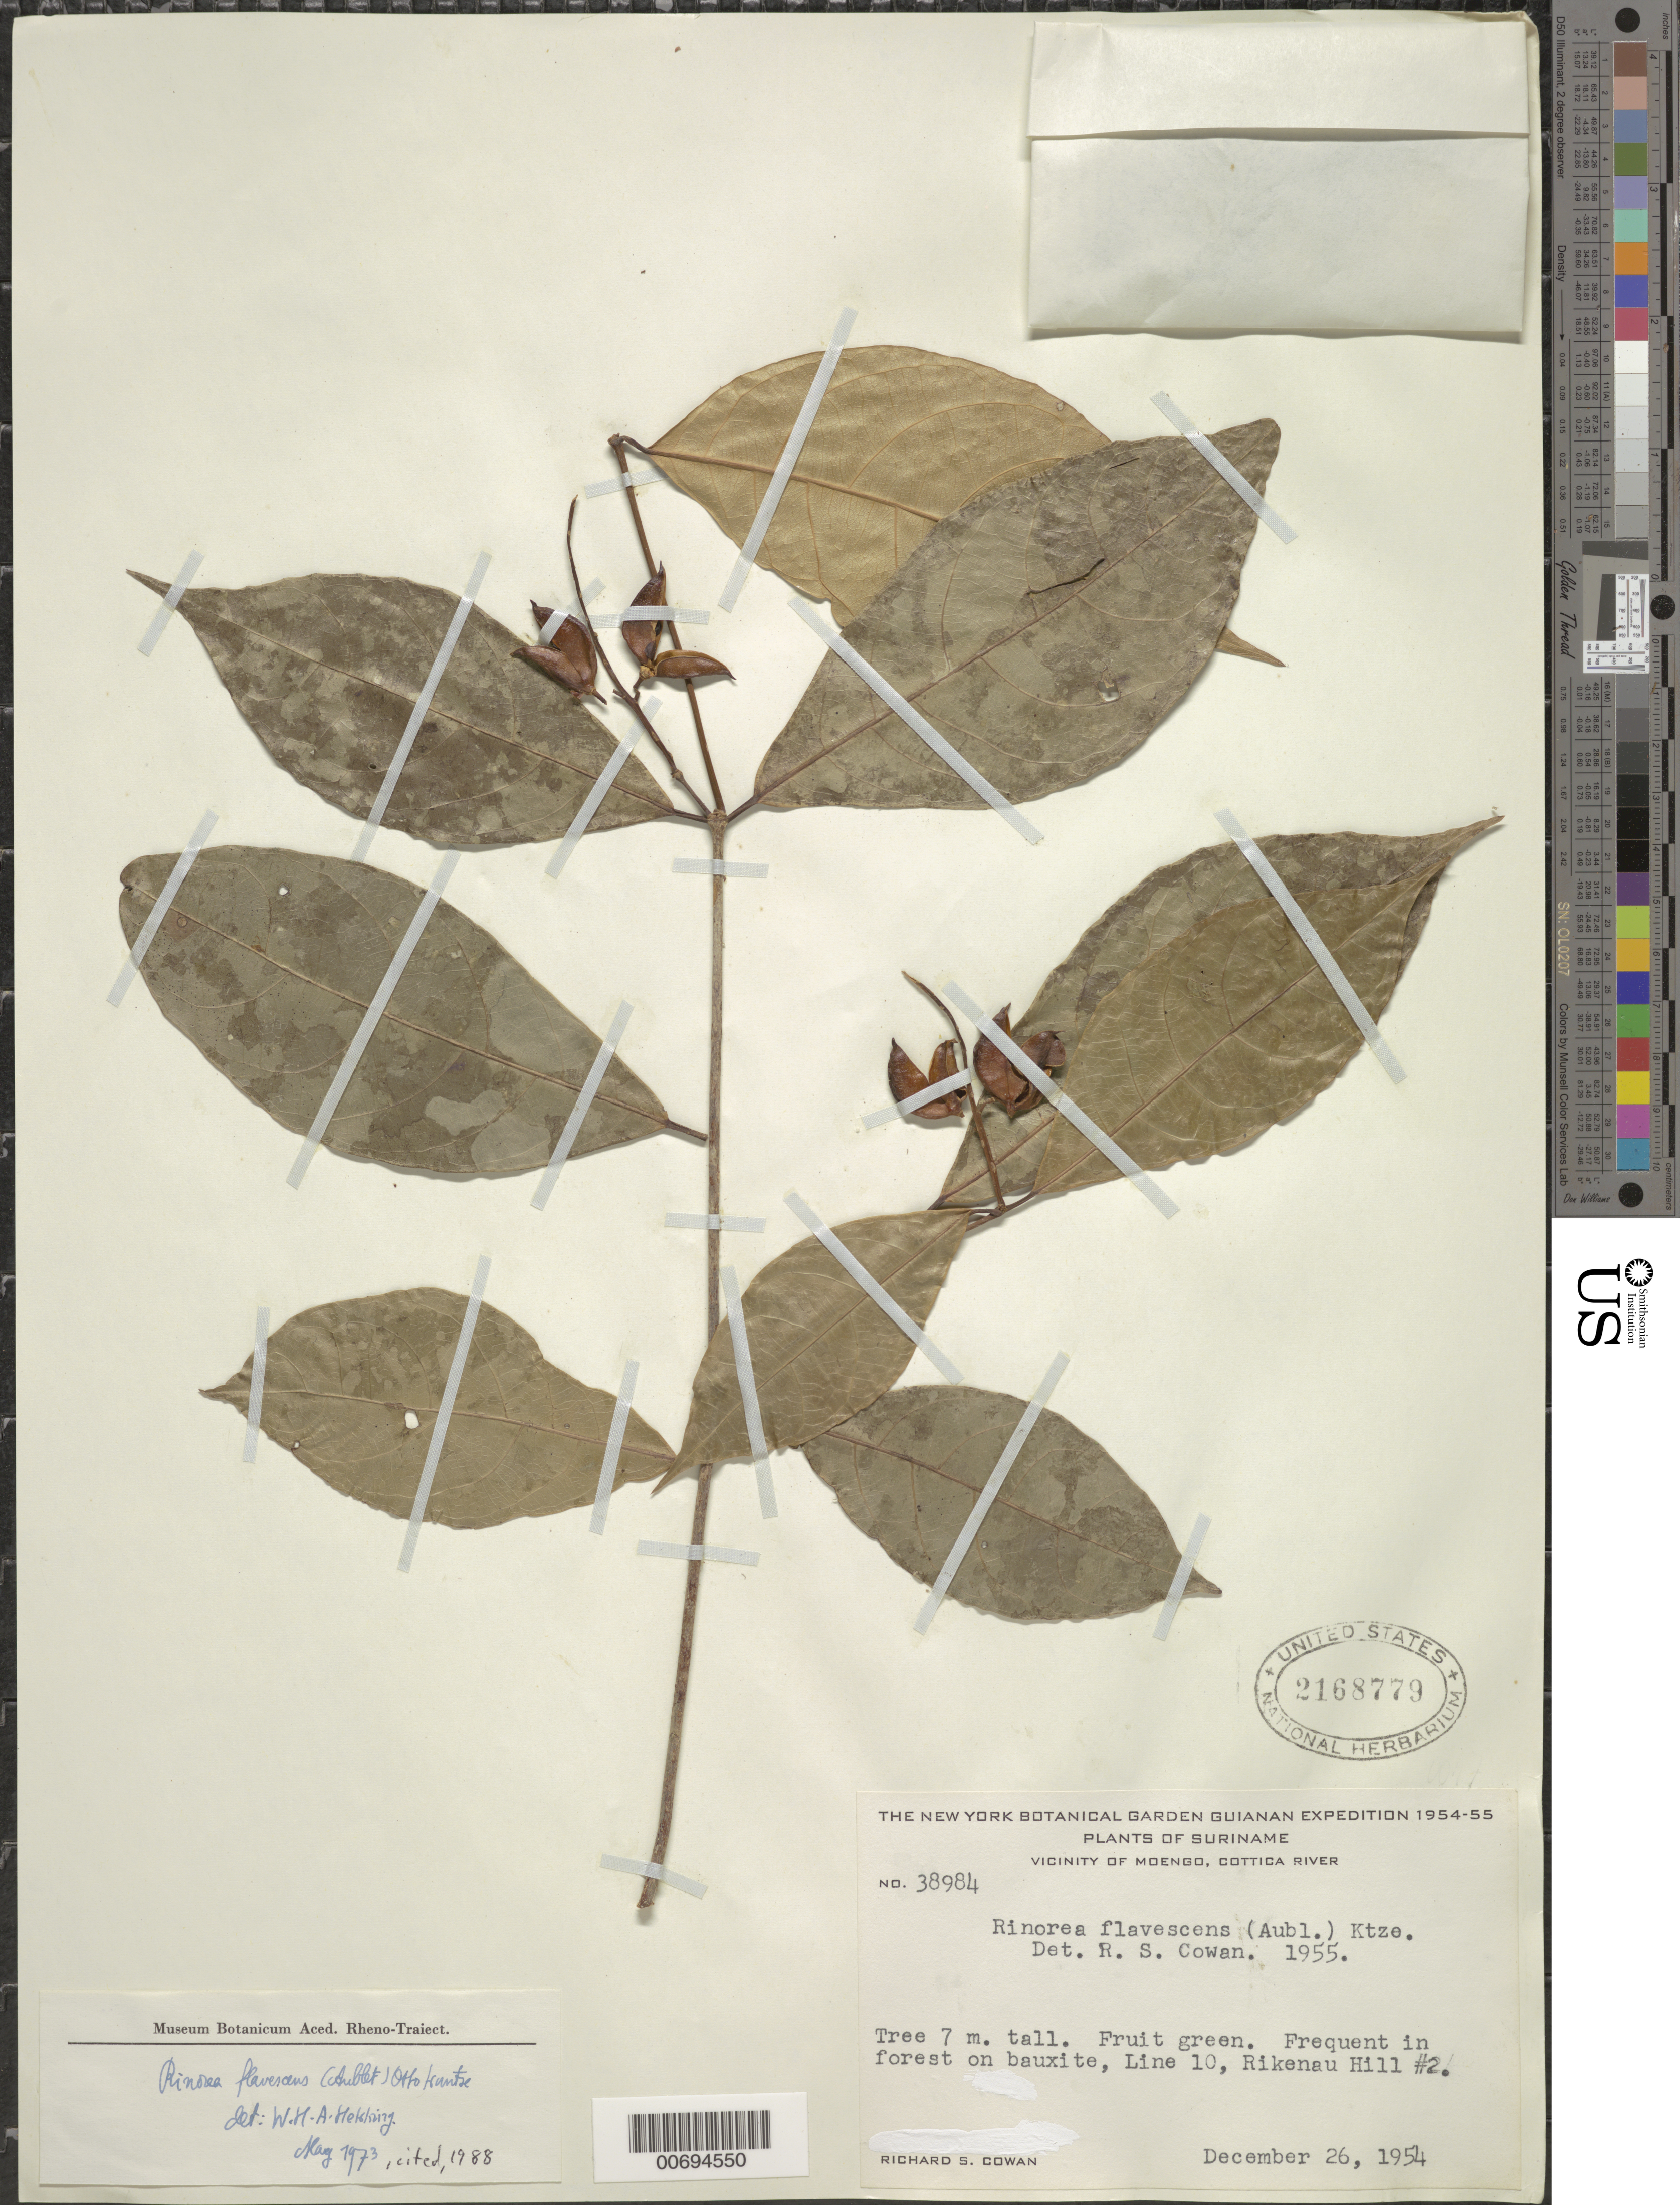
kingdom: Plantae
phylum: Tracheophyta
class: Magnoliopsida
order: Malpighiales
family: Violaceae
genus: Rinorea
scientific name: Rinorea flavescens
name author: (Aubl.) Kuntze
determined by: Hekking, W. H. A.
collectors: R. S. Cowan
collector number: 38984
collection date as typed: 26-Dec-54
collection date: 1954-12-26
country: Suriname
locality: Cottica R., vic. of Moengo, Rikenau Hill #2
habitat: Forest on bauxite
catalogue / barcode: US 2168779